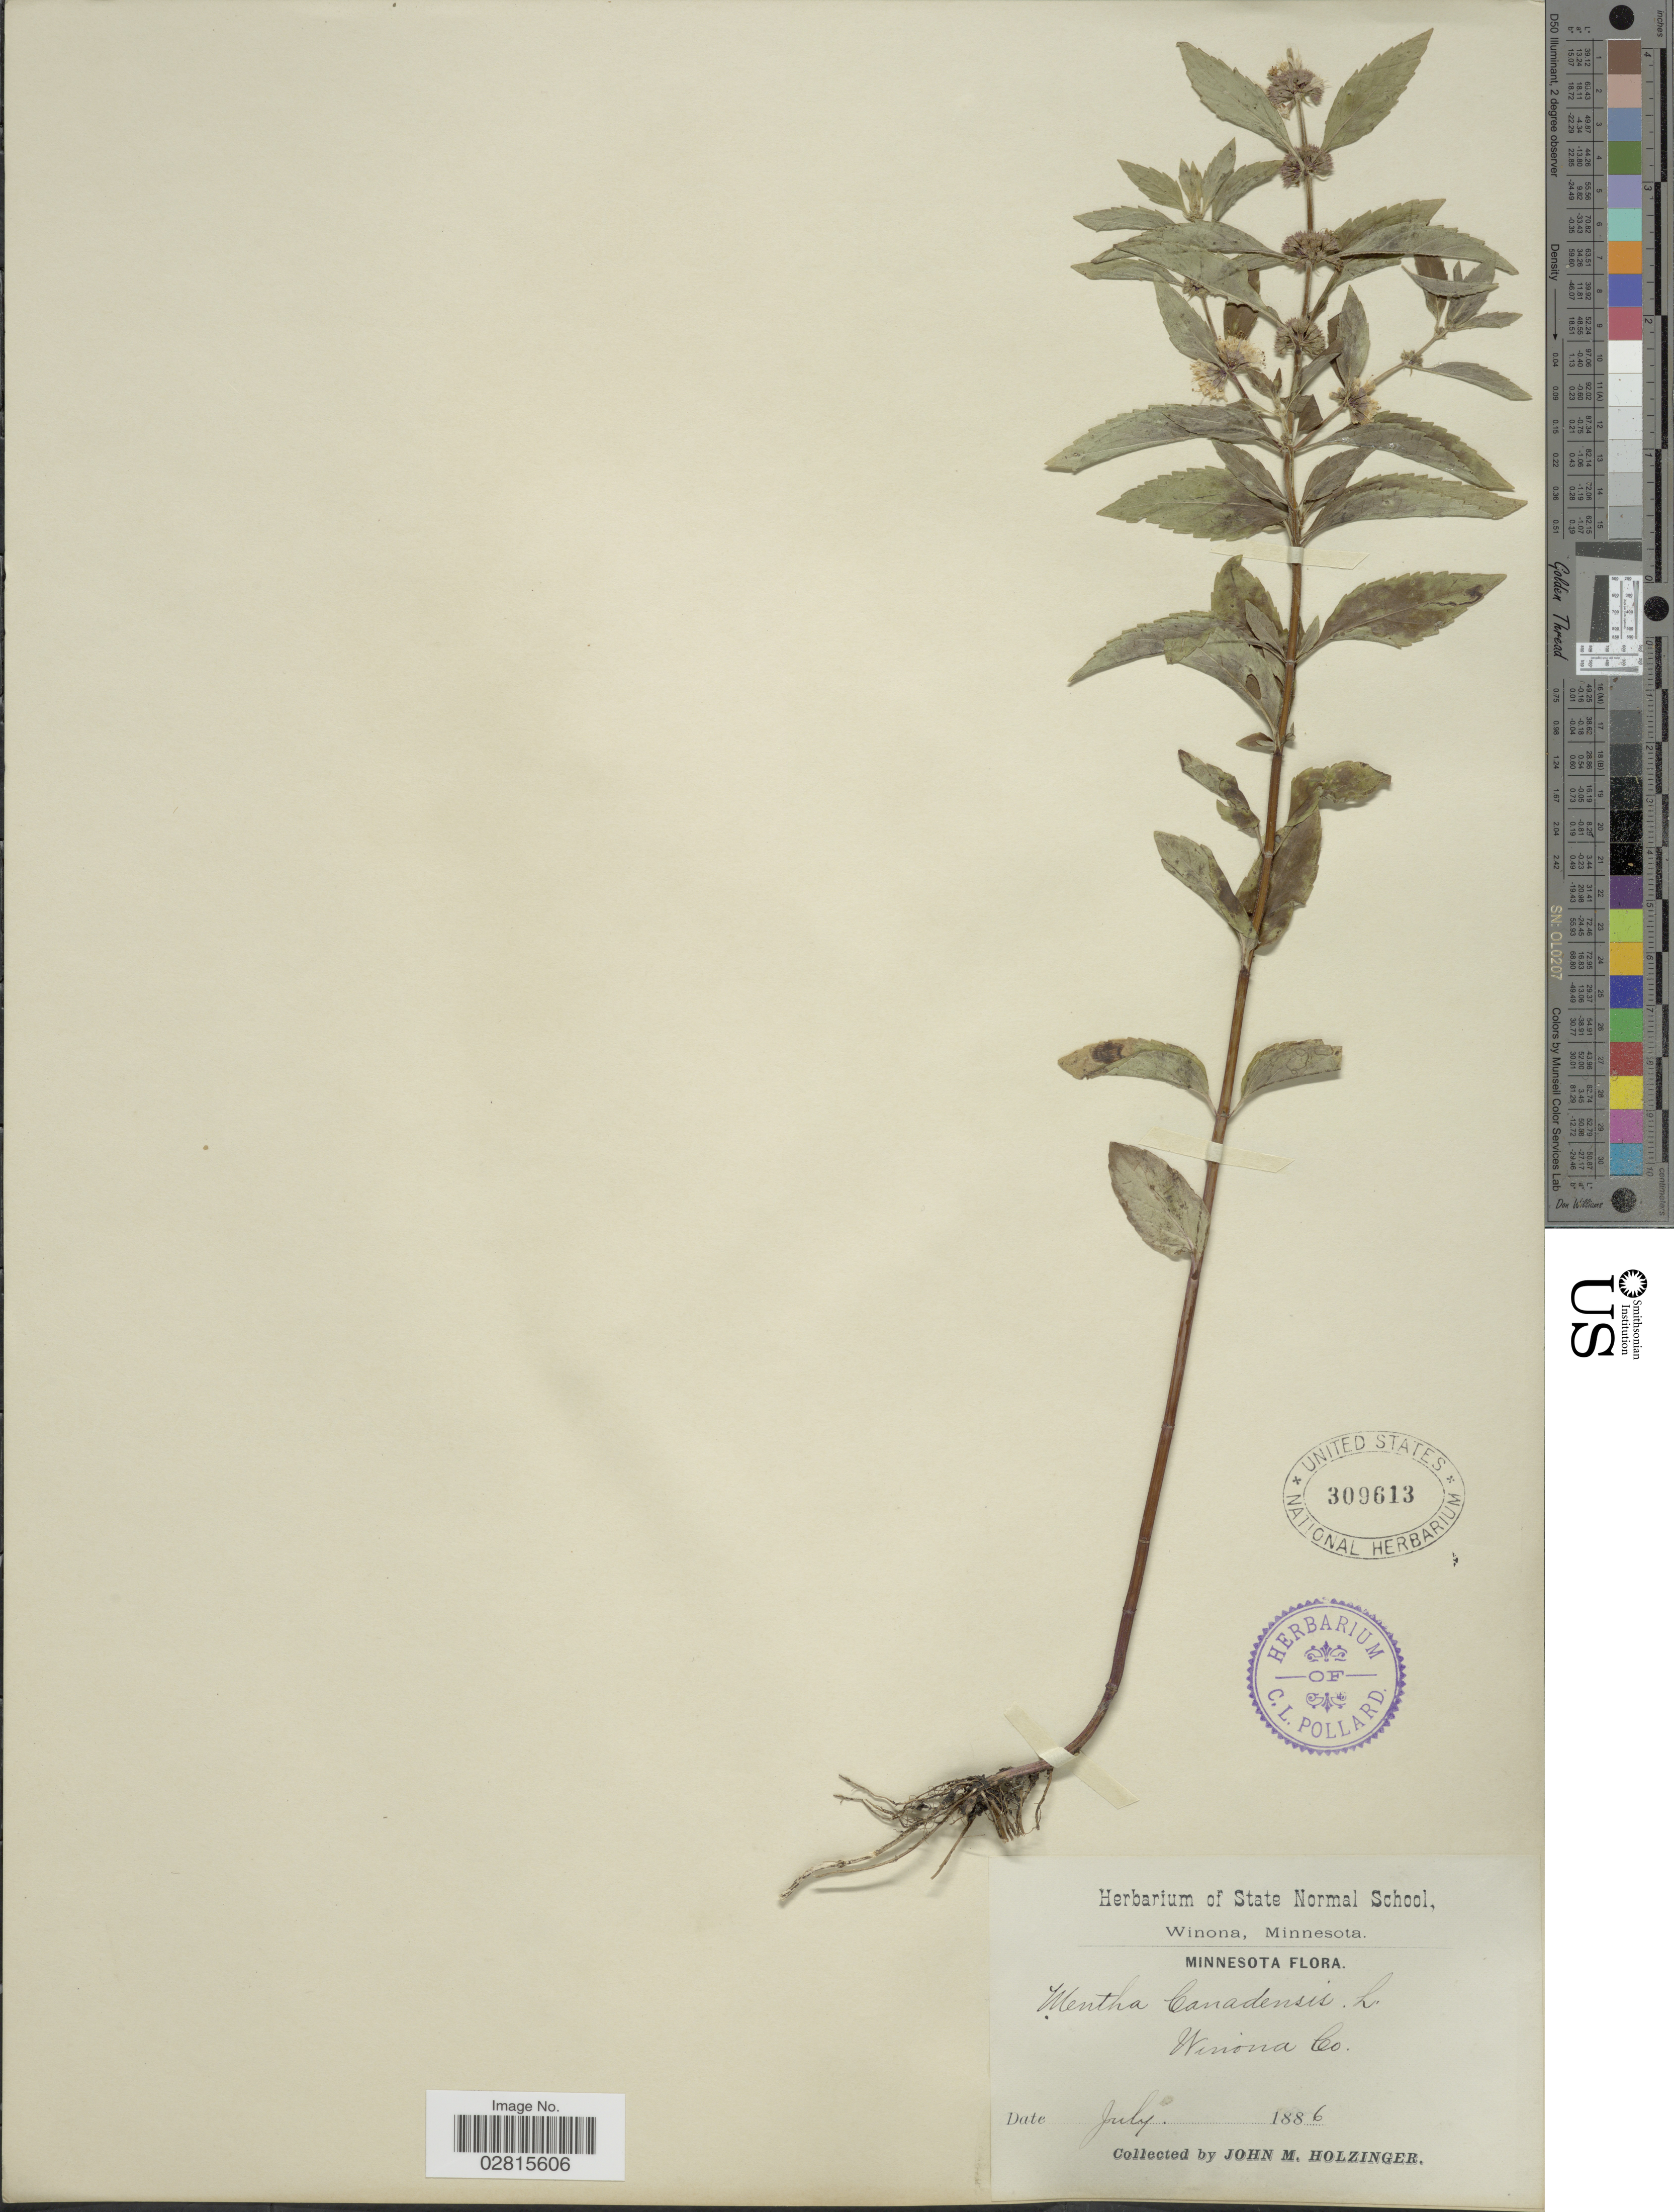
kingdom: Plantae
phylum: Tracheophyta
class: Magnoliopsida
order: Lamiales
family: Lamiaceae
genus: Mentha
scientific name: Mentha penardii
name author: (Briq.) Rydb.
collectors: J. M. Holzinger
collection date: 1886-07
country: United States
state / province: Minnesota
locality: Winona Co.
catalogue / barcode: US 309613